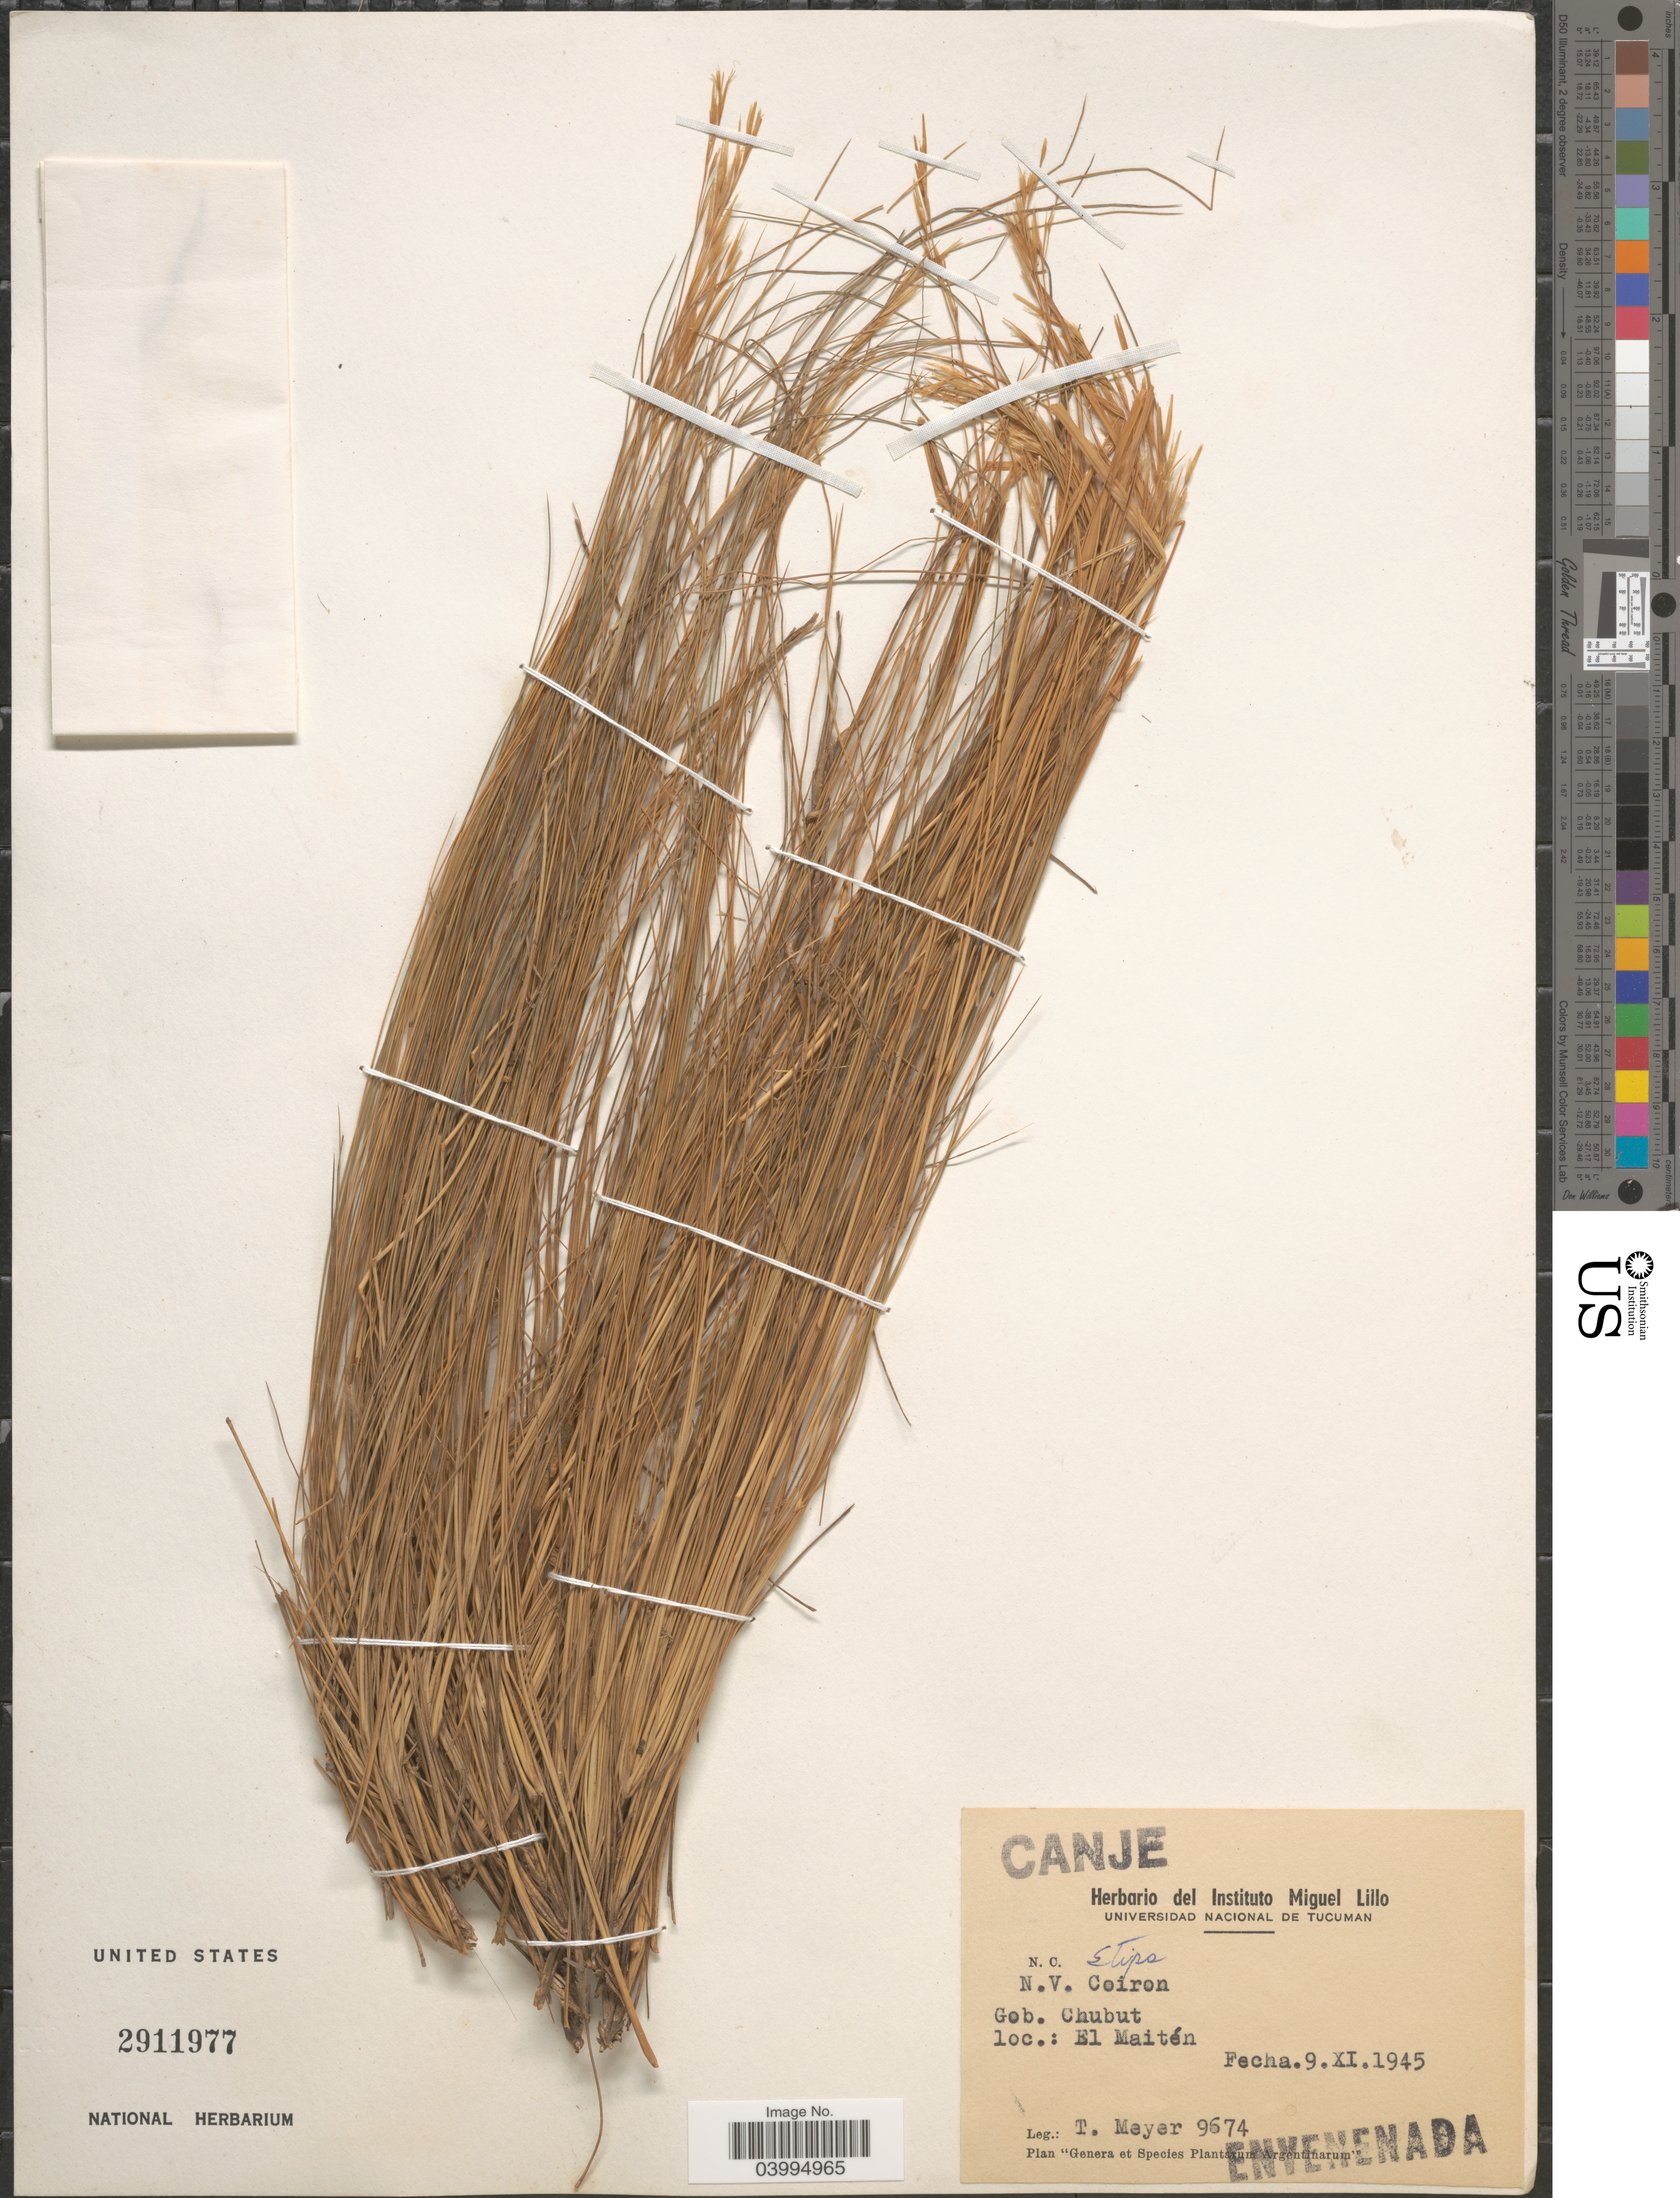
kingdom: Plantae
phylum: Tracheophyta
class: Liliopsida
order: Poales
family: Poaceae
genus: Stipa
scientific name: Stipa sp.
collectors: T. Meyer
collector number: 9674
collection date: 1945-11-09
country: Argentina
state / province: Chubut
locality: Gob. Chubut. El Maitén.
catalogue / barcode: US 2911977